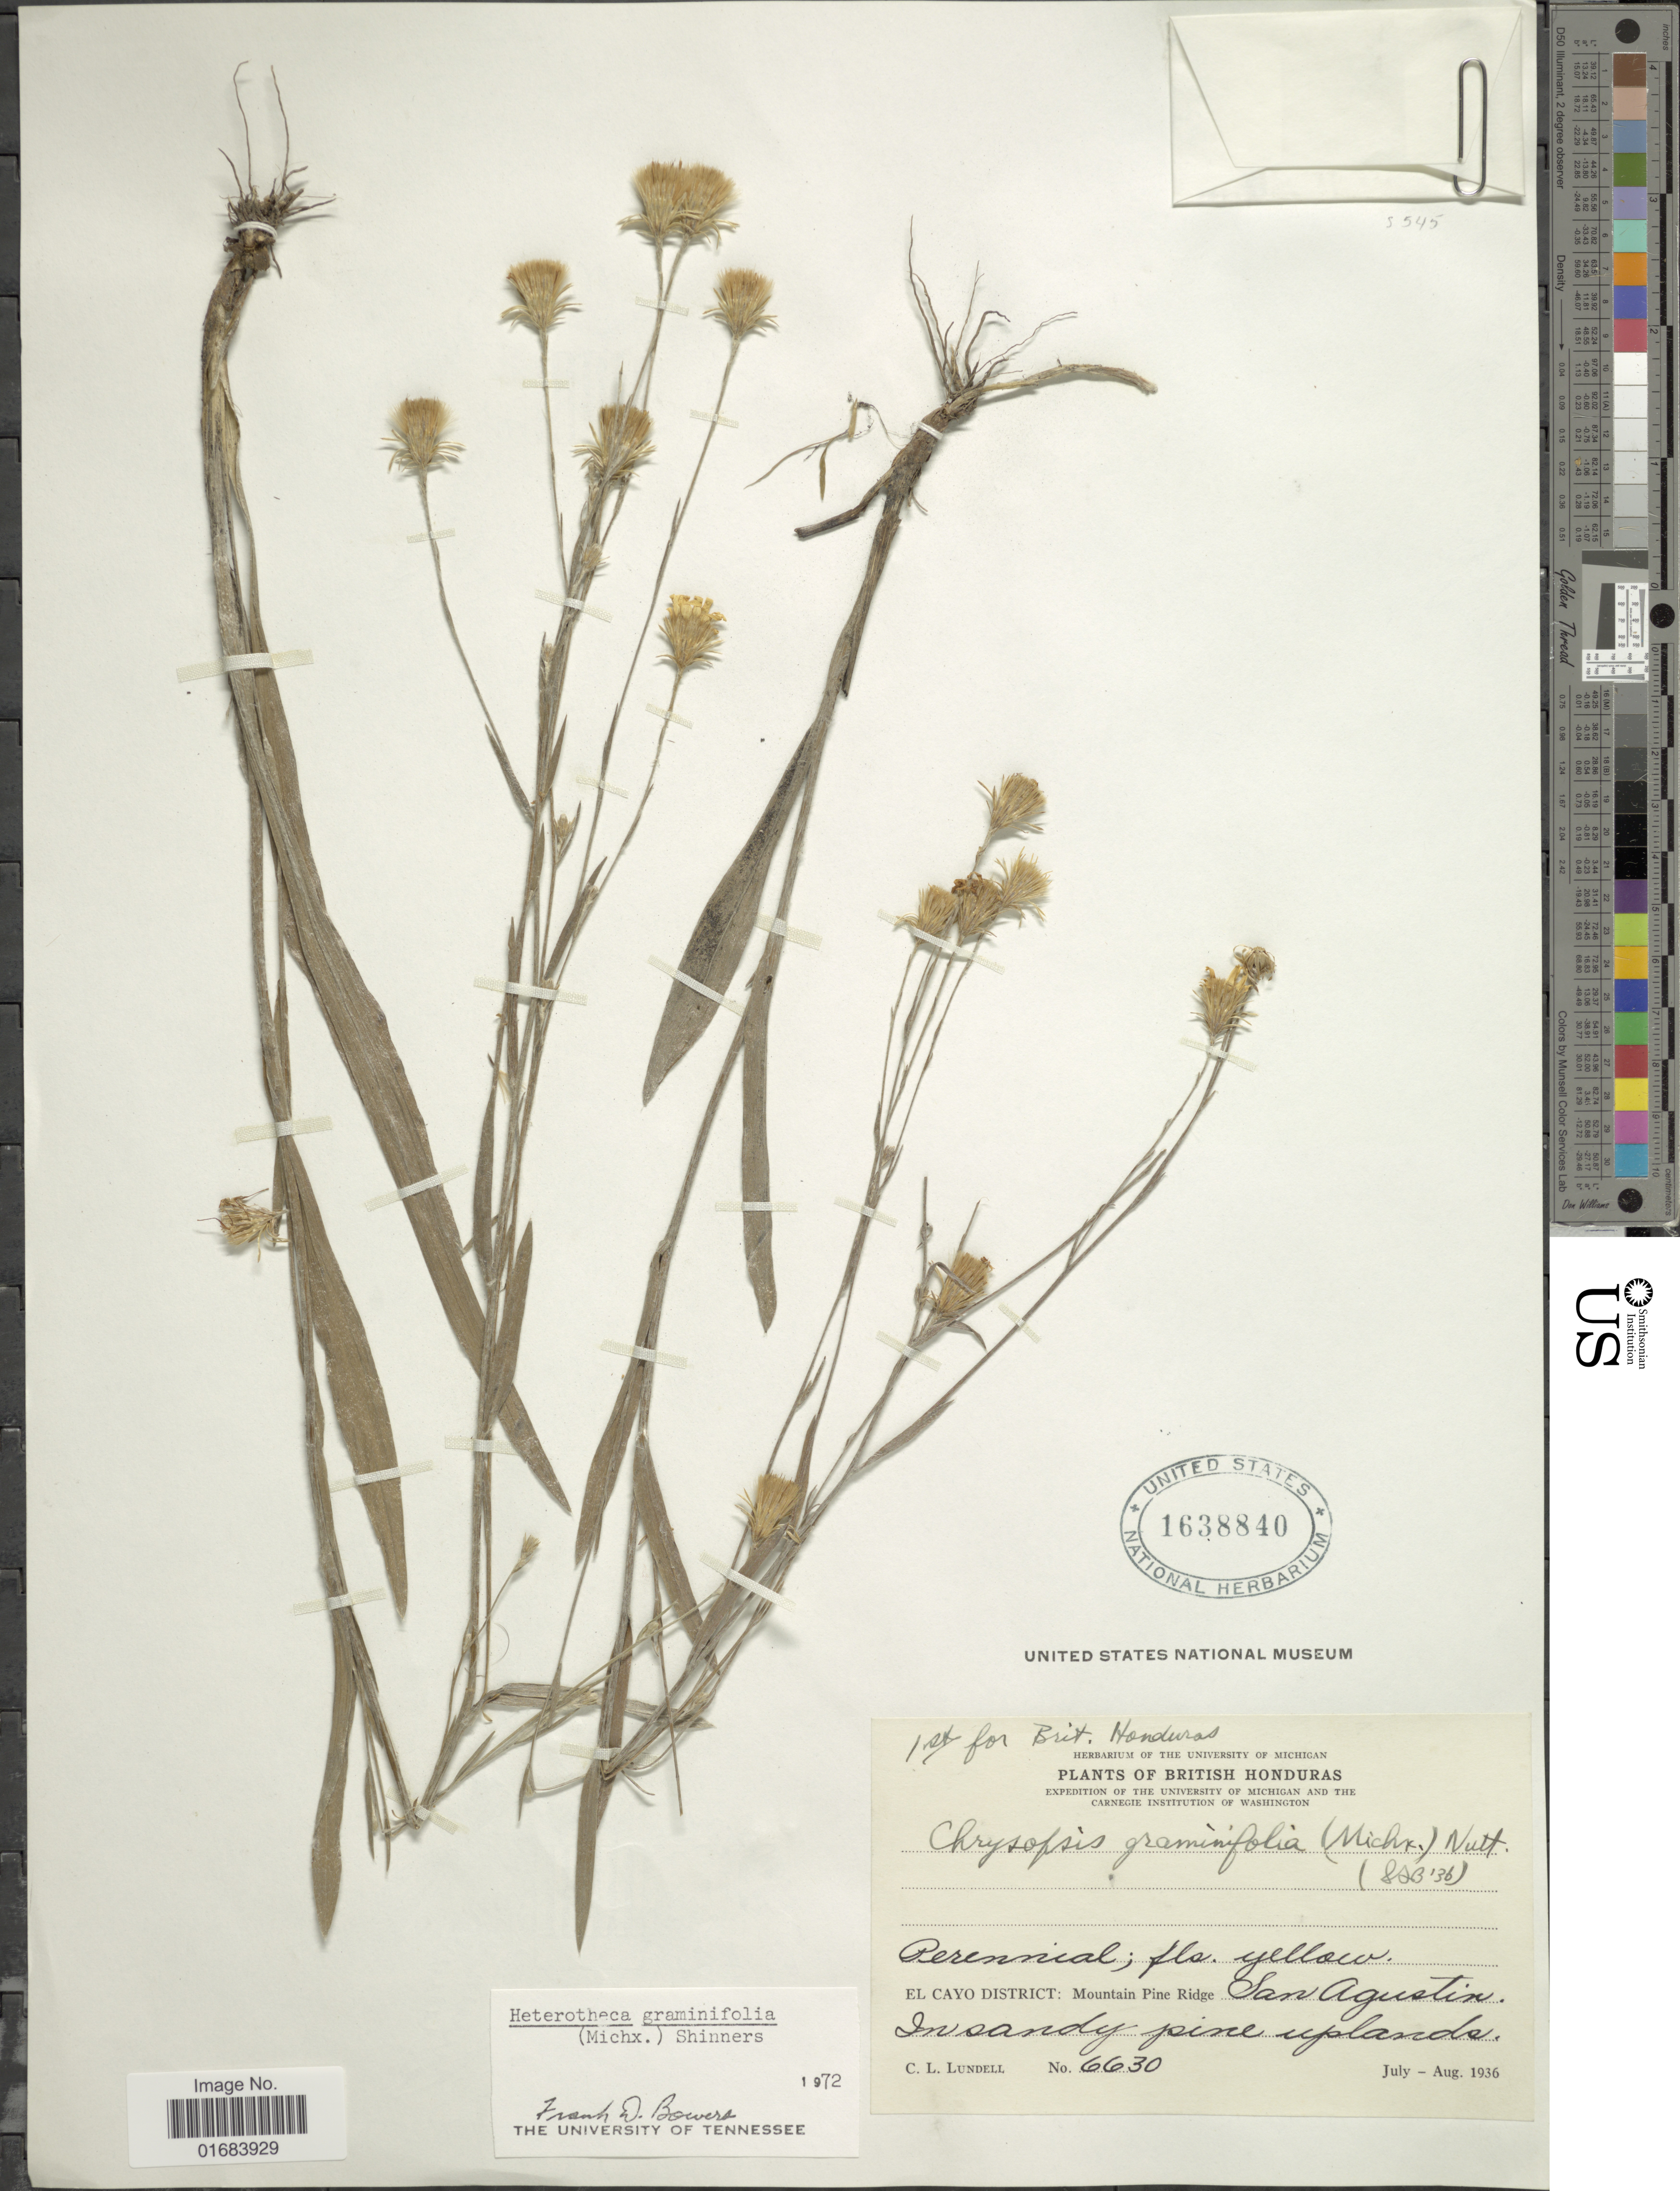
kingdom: Plantae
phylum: Tracheophyta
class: Magnoliopsida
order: Asterales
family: Asteraceae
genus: Pityopsis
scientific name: Pityopsis graminifolia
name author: (Michx.) Nutt.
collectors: C. L. Lundell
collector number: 6630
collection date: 1936-07/1936-08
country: Belize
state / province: Cayo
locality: British Honduras, El Cayo District: Mountain Pine Ridge, San Agustin.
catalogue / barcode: US 1638840